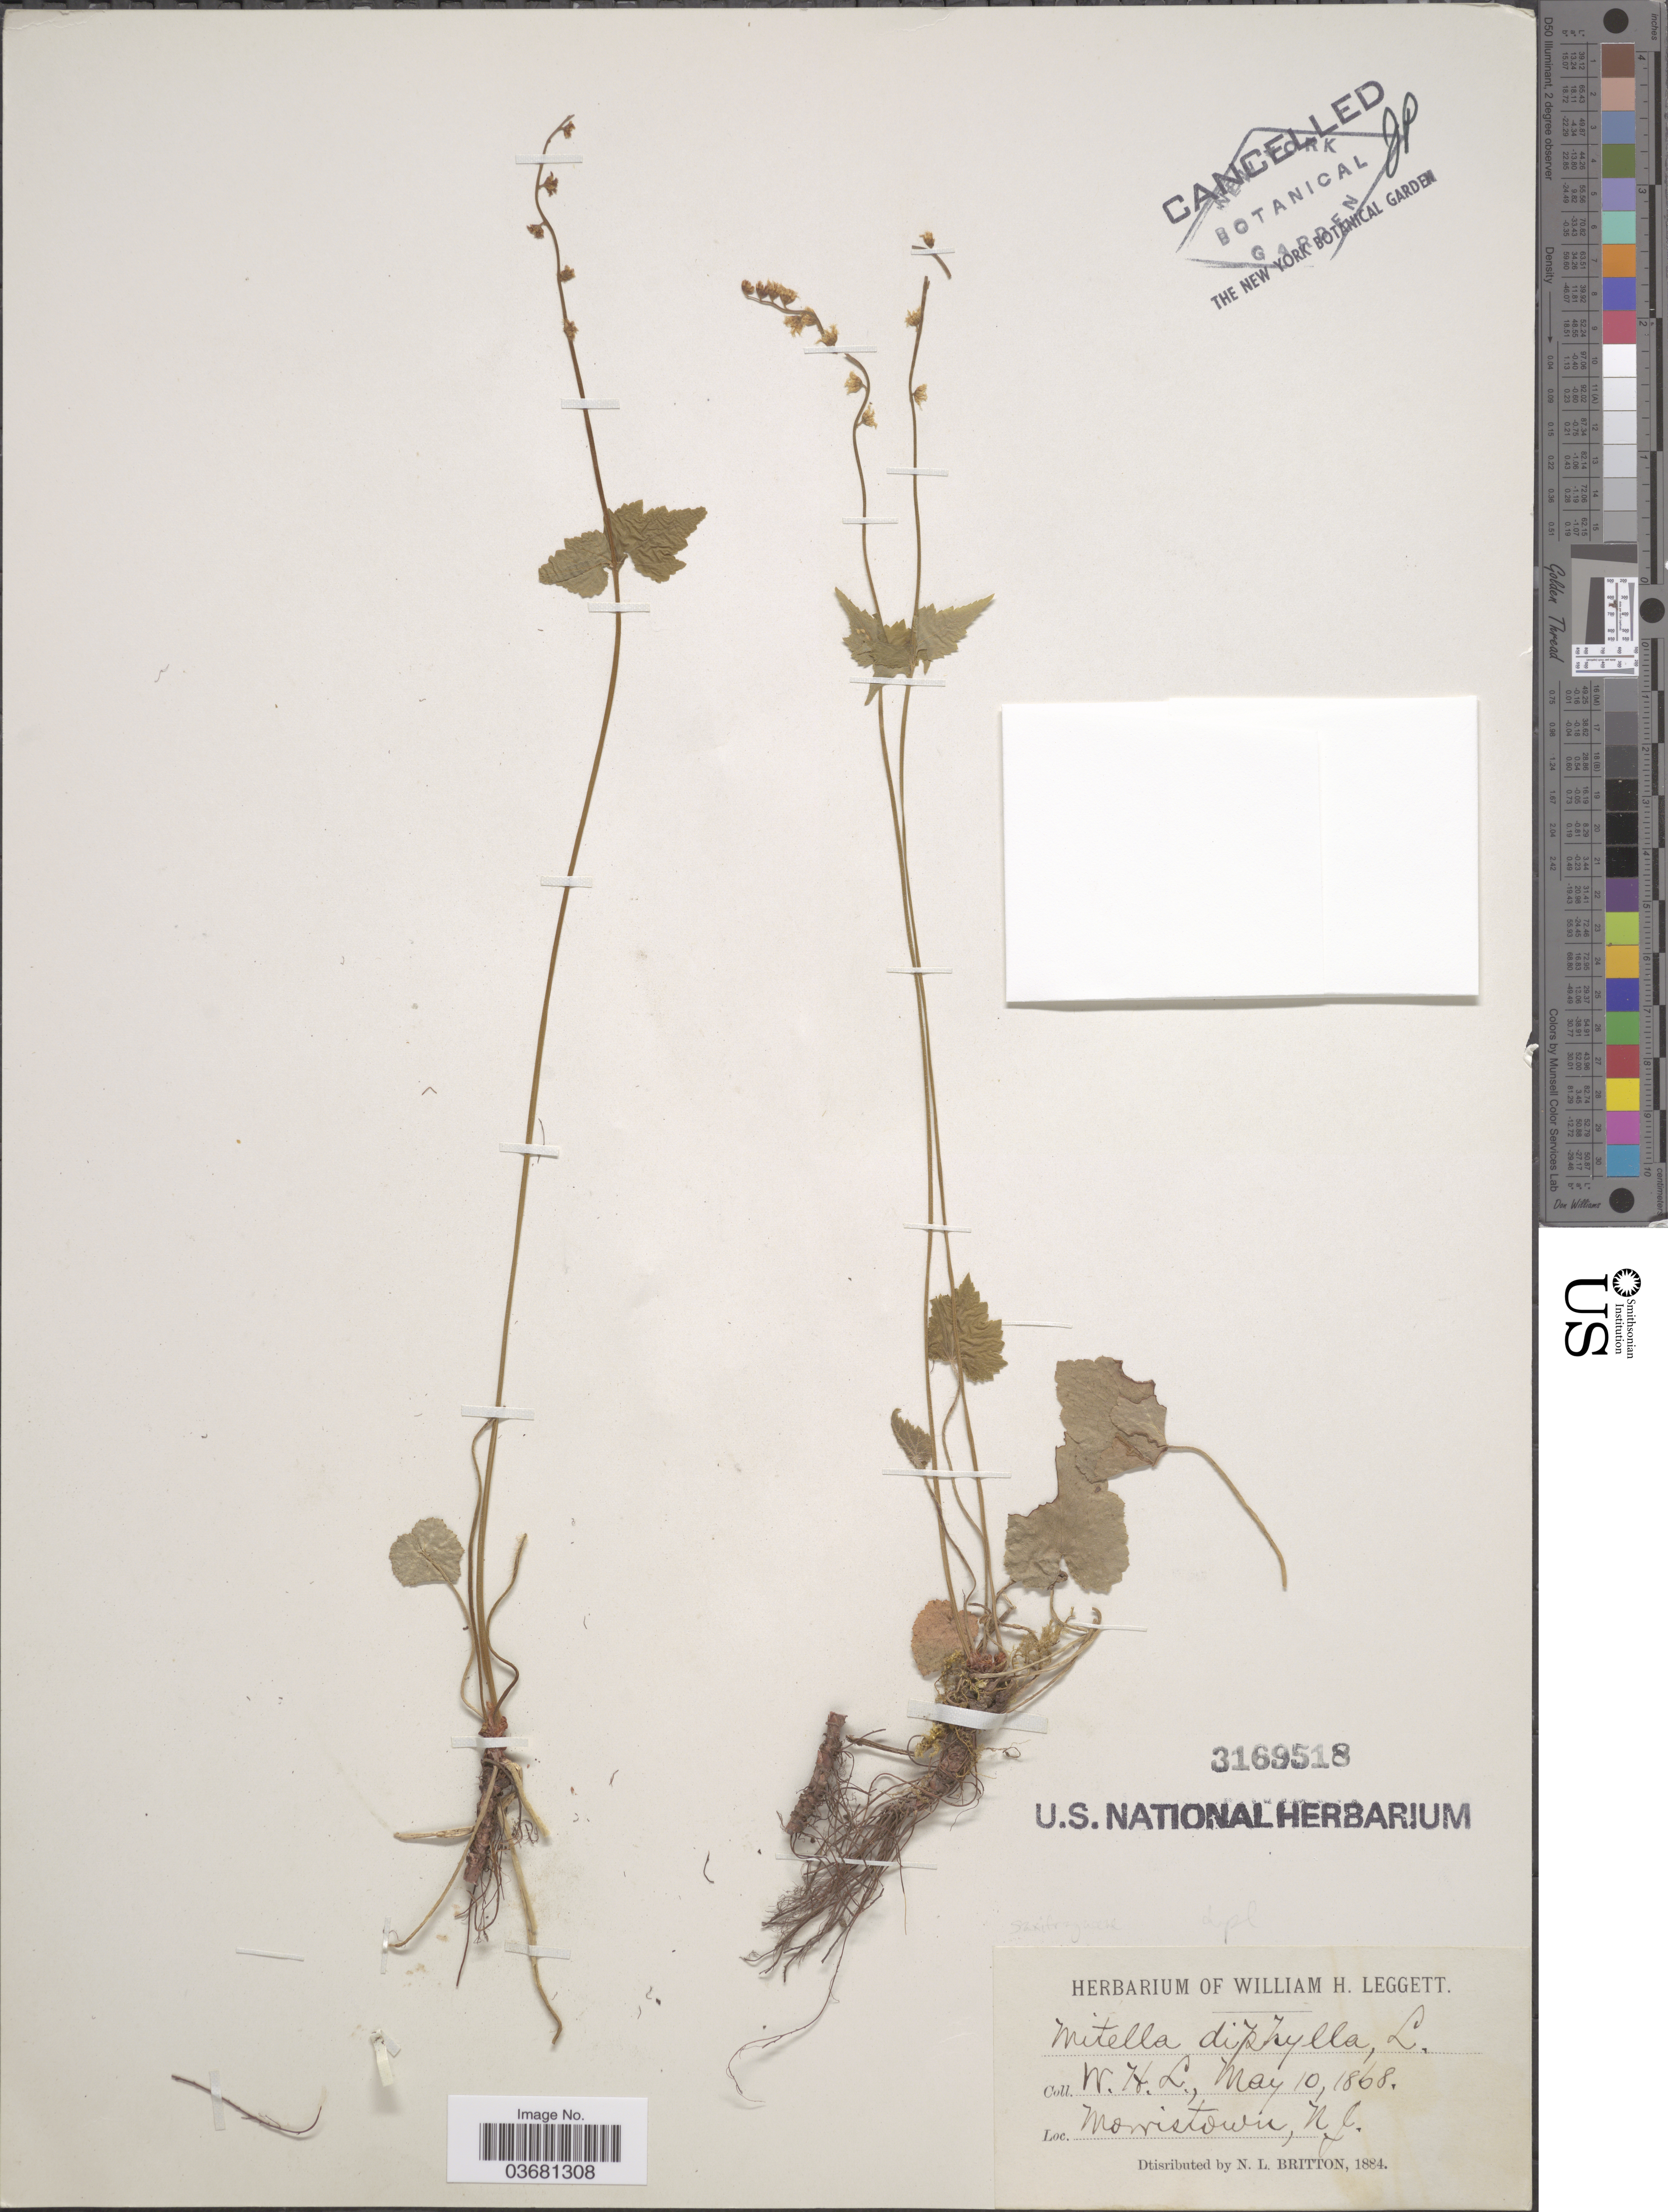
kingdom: Plantae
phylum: Tracheophyta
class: Magnoliopsida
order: Saxifragales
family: Saxifragaceae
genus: Mitella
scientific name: Mitella diphylla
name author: L.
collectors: W. Leggett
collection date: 1868-05-10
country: United States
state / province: New Jersey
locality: Morristown.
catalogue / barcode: US 3169518